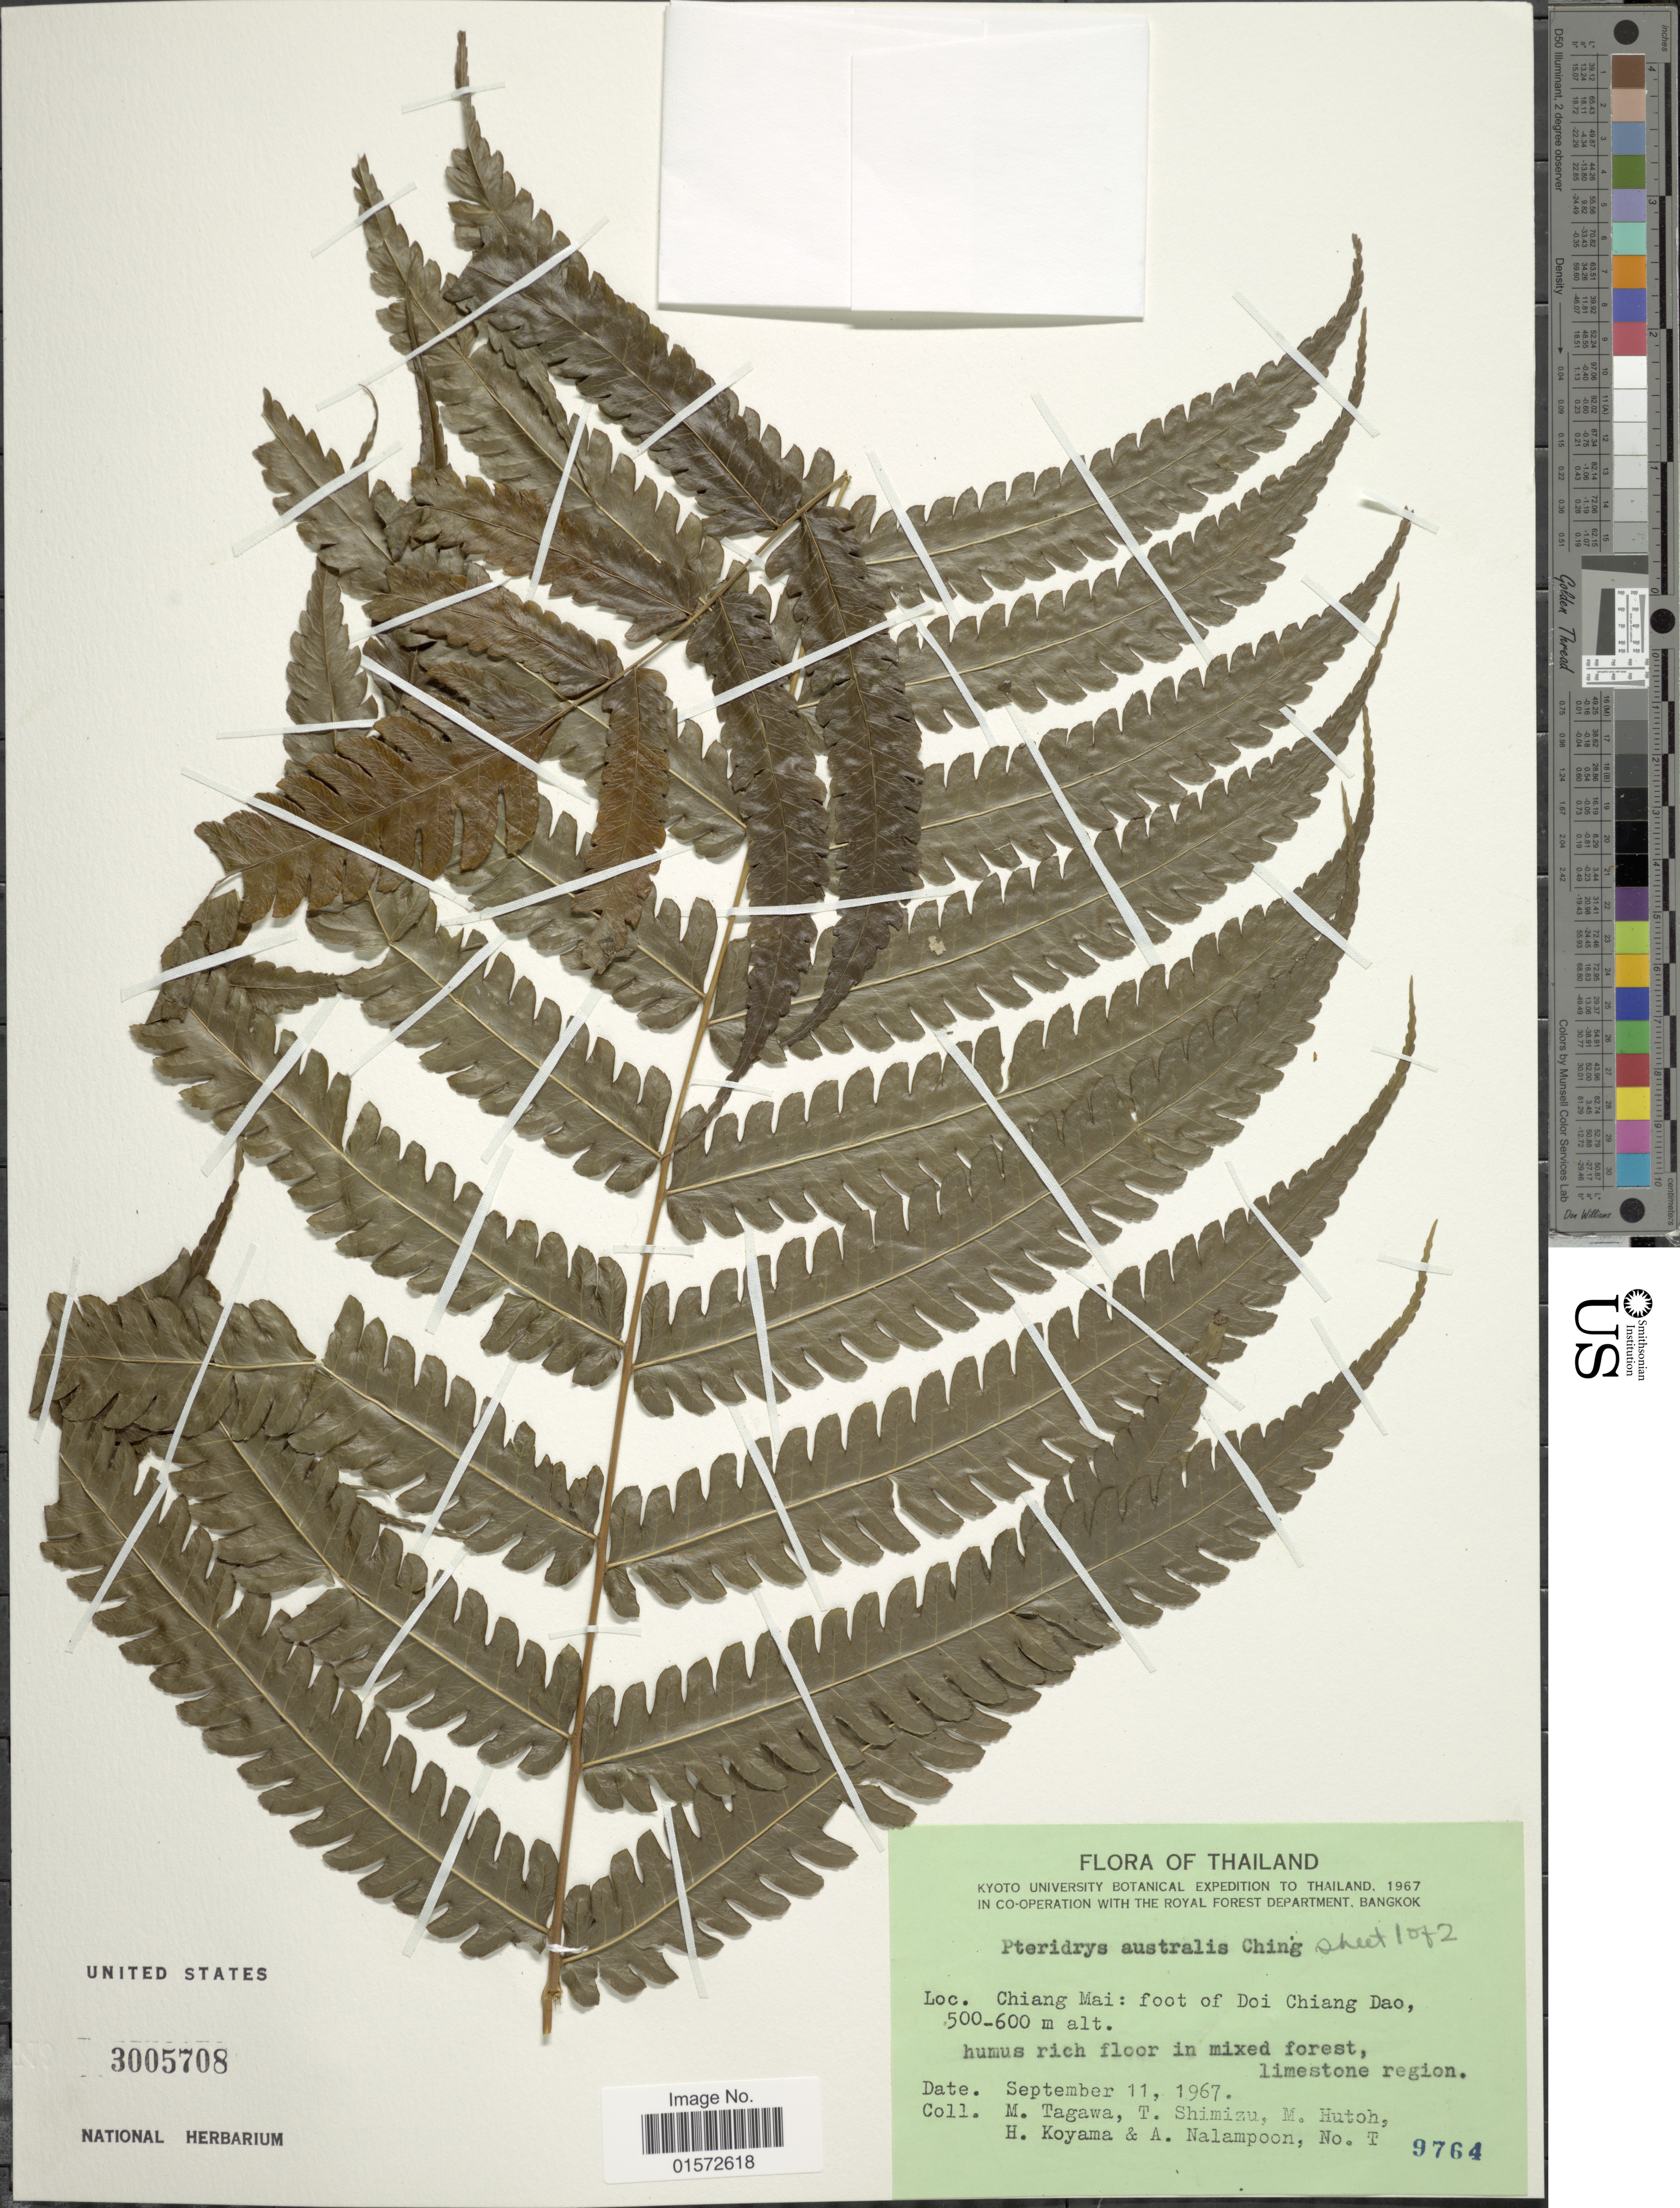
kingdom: Plantae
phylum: Tracheophyta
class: Polypodiopsida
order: Polypodiales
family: Tectariaceae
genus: Pteridrys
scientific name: Pteridrys australis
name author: Ching ex C. Chr. & Ching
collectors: M. Tagawa, T. Shimizu, M. Hutoh, H. Koyama & A. Nalampoon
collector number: T 9764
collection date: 1967-09-11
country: Thailand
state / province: Chiang Mai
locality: Chiang Mai: foot of Doi Chiang Dao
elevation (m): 500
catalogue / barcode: US 3005708